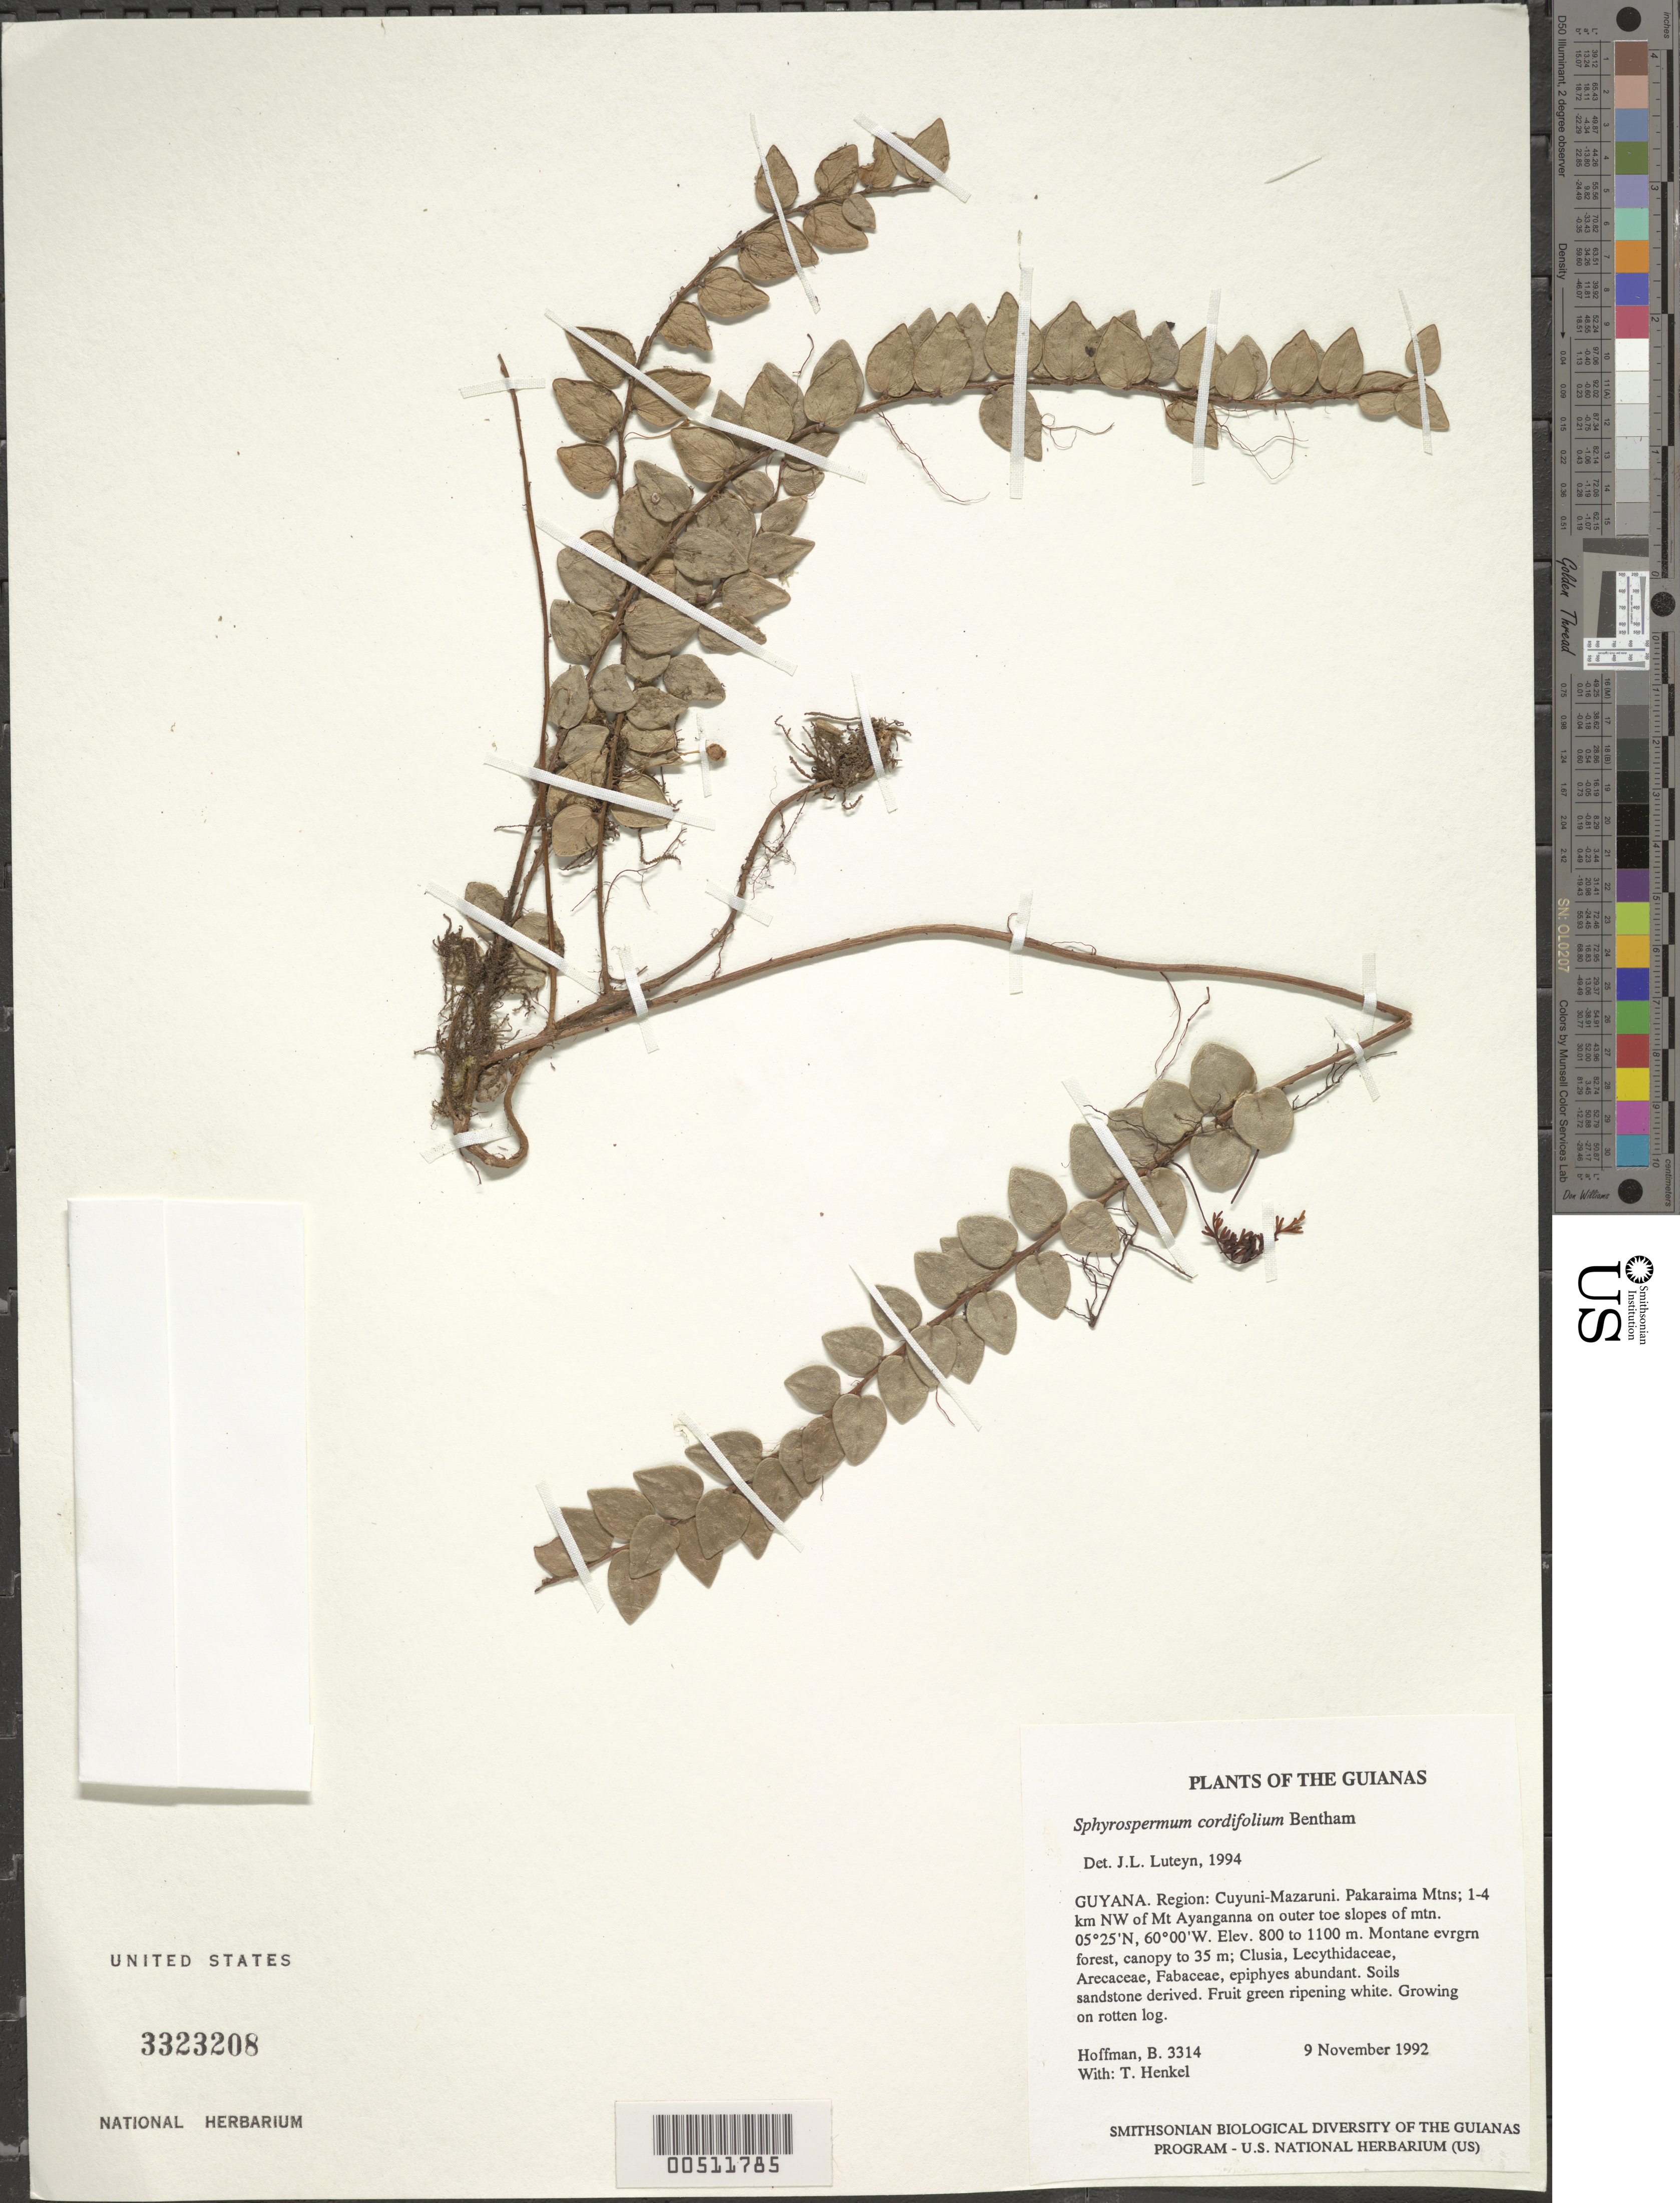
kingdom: Plantae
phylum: Tracheophyta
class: Magnoliopsida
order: Ericales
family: Ericaceae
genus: Sphyrospermum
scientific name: Sphyrospermum cordifolium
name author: Benth.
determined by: Luteyn, J. L.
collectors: B. Hoffman & T. Henkel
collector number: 3314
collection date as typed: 9 November 1992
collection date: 1992-11-09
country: Guyana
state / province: Cuyuni-Mazaruni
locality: Pakaraima Mountains; 1-4 km NW of Mt. Ayanganna on outer toe slopes of mountain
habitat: Montane evrgrn forest, canopy to 35 m; Clusia, Lecythidaceae, Arecaceae, Fabaceae, epiphyes abundant. Soils sandstone derived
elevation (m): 800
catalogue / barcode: US 3323208